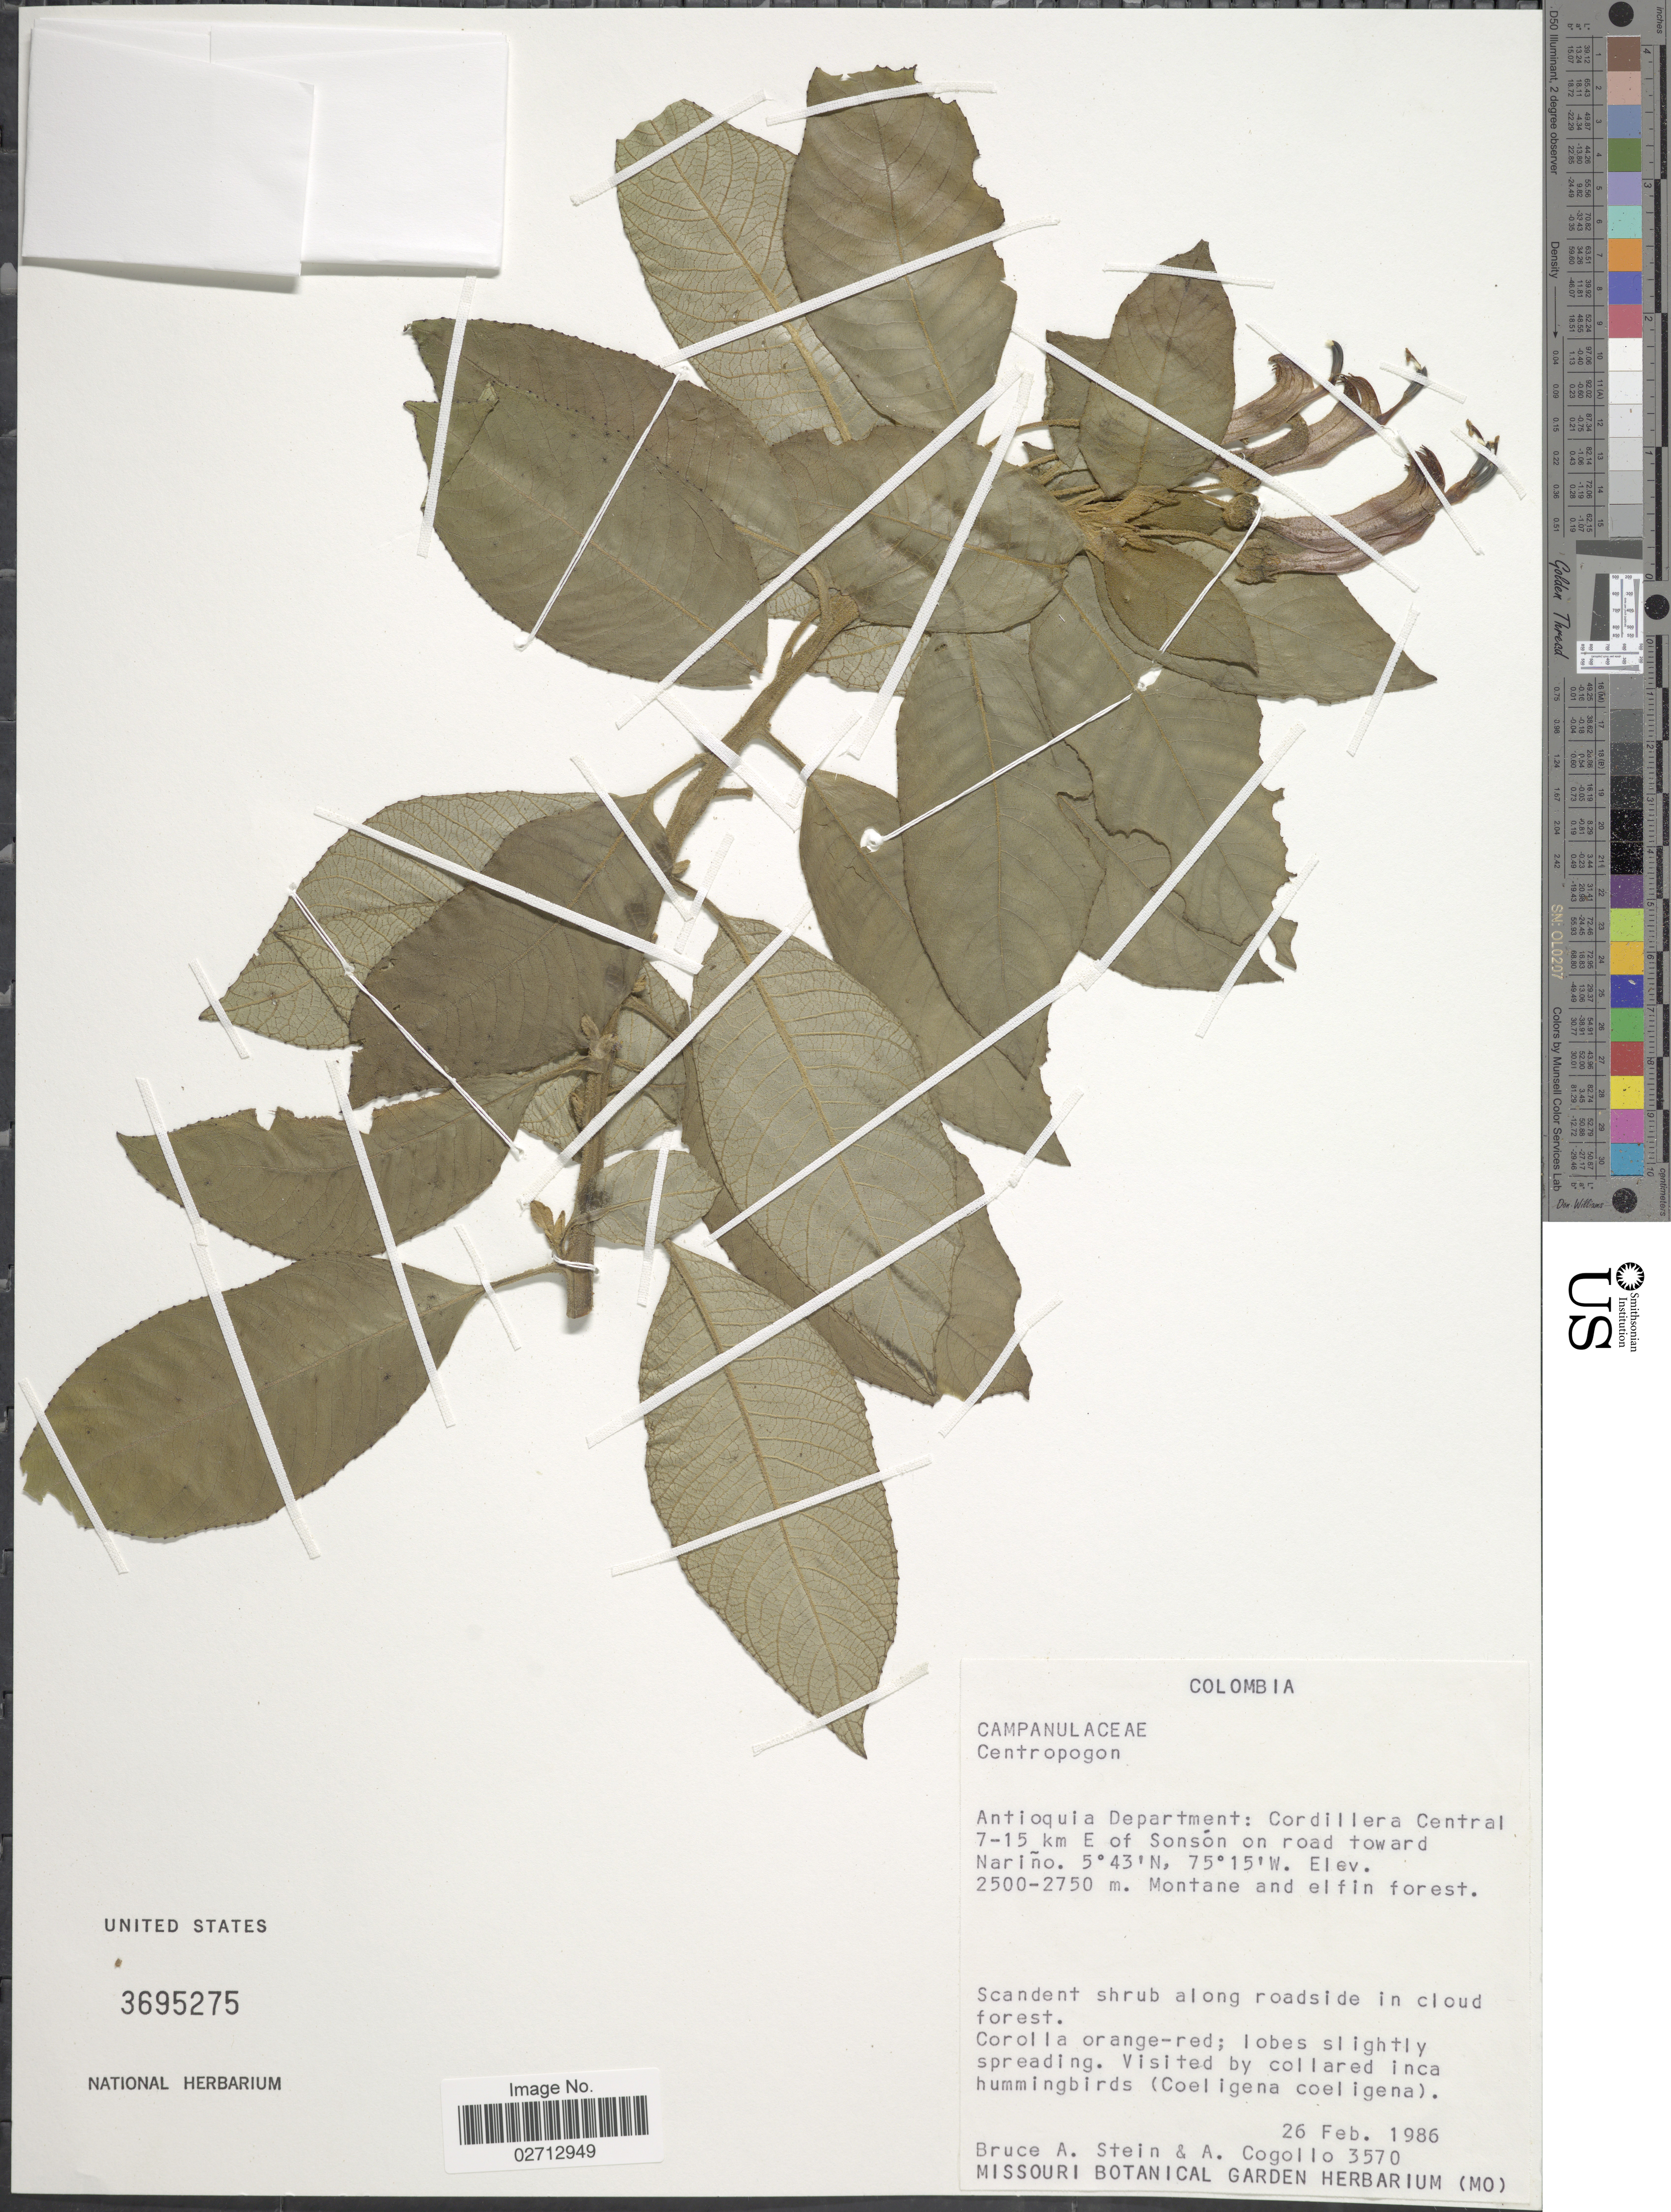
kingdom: Plantae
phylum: Tracheophyta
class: Magnoliopsida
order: Asterales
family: Campanulaceae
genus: Centropogon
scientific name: Centropogon sp.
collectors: B. A. Stein & A. Cogollo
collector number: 3570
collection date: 1986-02-26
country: Colombia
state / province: Antioquia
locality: Cordillera Central 7-15 km E of Sonson on road toward Narino.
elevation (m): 2500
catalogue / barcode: US 3695275